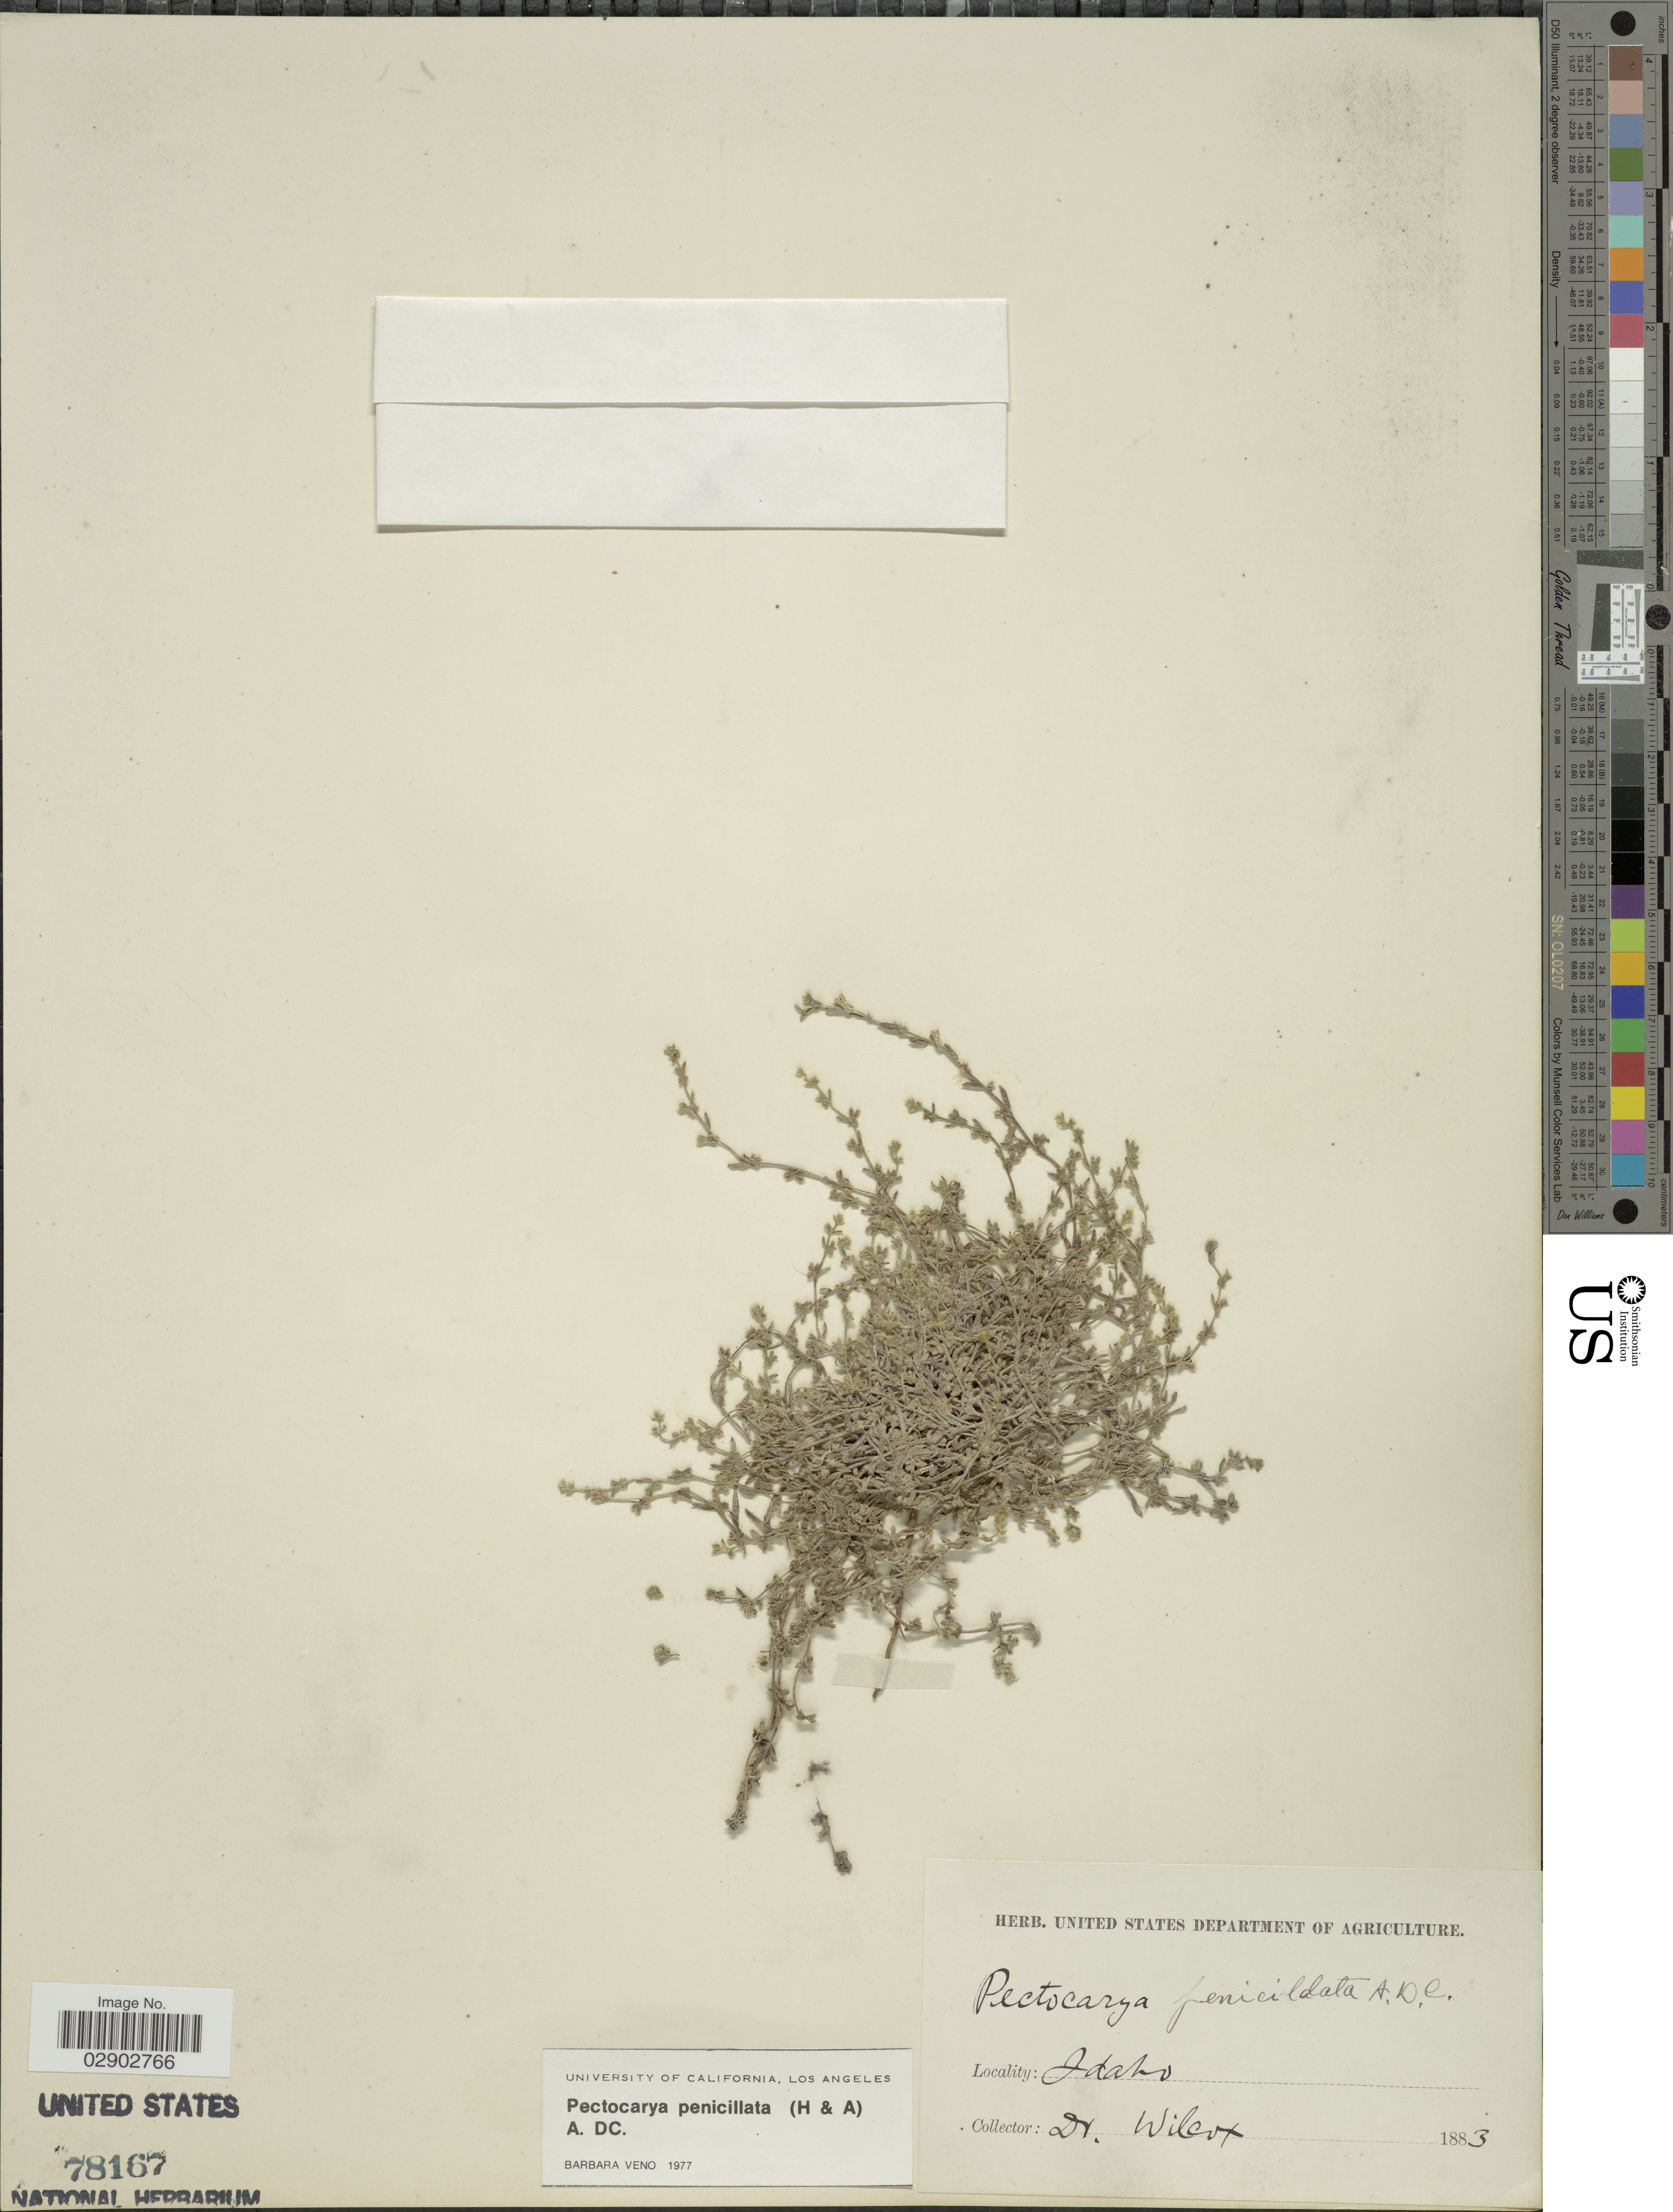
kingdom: Plantae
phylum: Tracheophyta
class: Magnoliopsida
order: Boraginales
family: Boraginaceae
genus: Pectocarya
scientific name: Pectocarya penicillata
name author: Hook. & Arn.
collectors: -. Wilcox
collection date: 1883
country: United States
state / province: Idaho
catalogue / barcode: US 78167